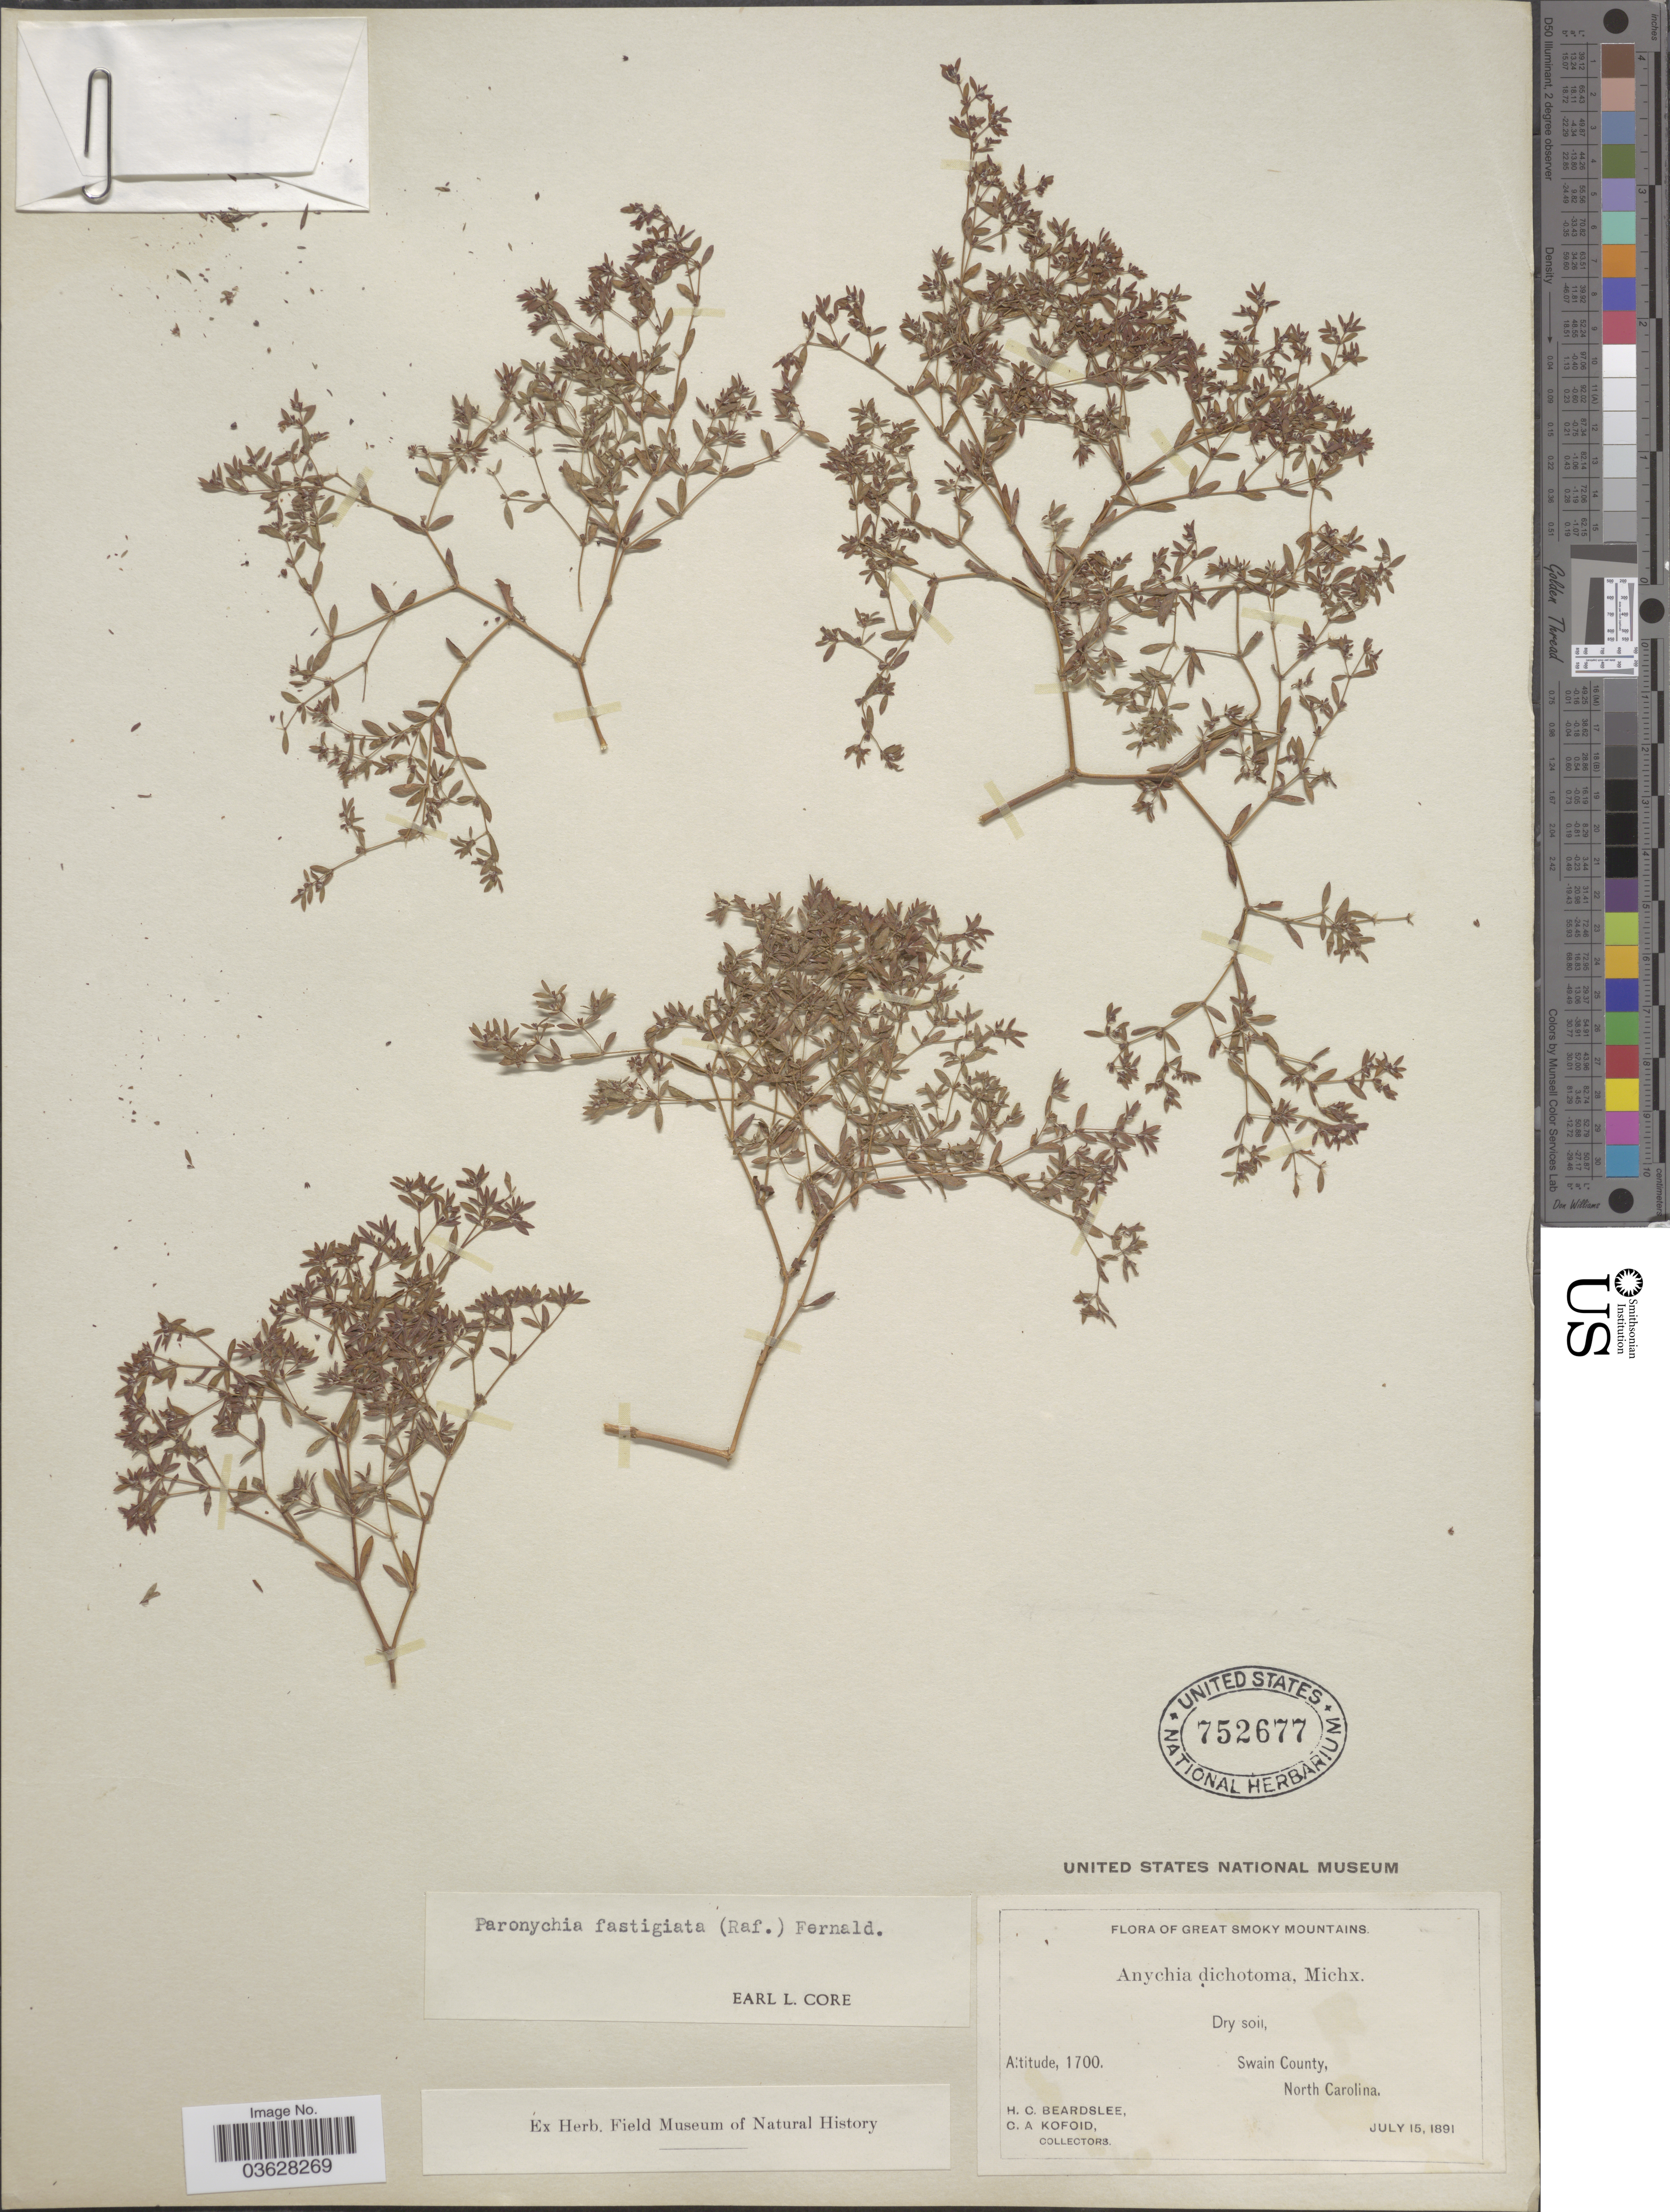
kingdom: Plantae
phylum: Tracheophyta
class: Magnoliopsida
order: Caryophyllales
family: Caryophyllaceae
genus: Paronychia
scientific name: Paronychia fastigiata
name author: (Raf.) Fernald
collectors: H. Beardslee & C. Kofoid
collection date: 1891-07-15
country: United States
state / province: North Carolina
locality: Great Smoky Mountains. Swain County.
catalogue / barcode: US 752677